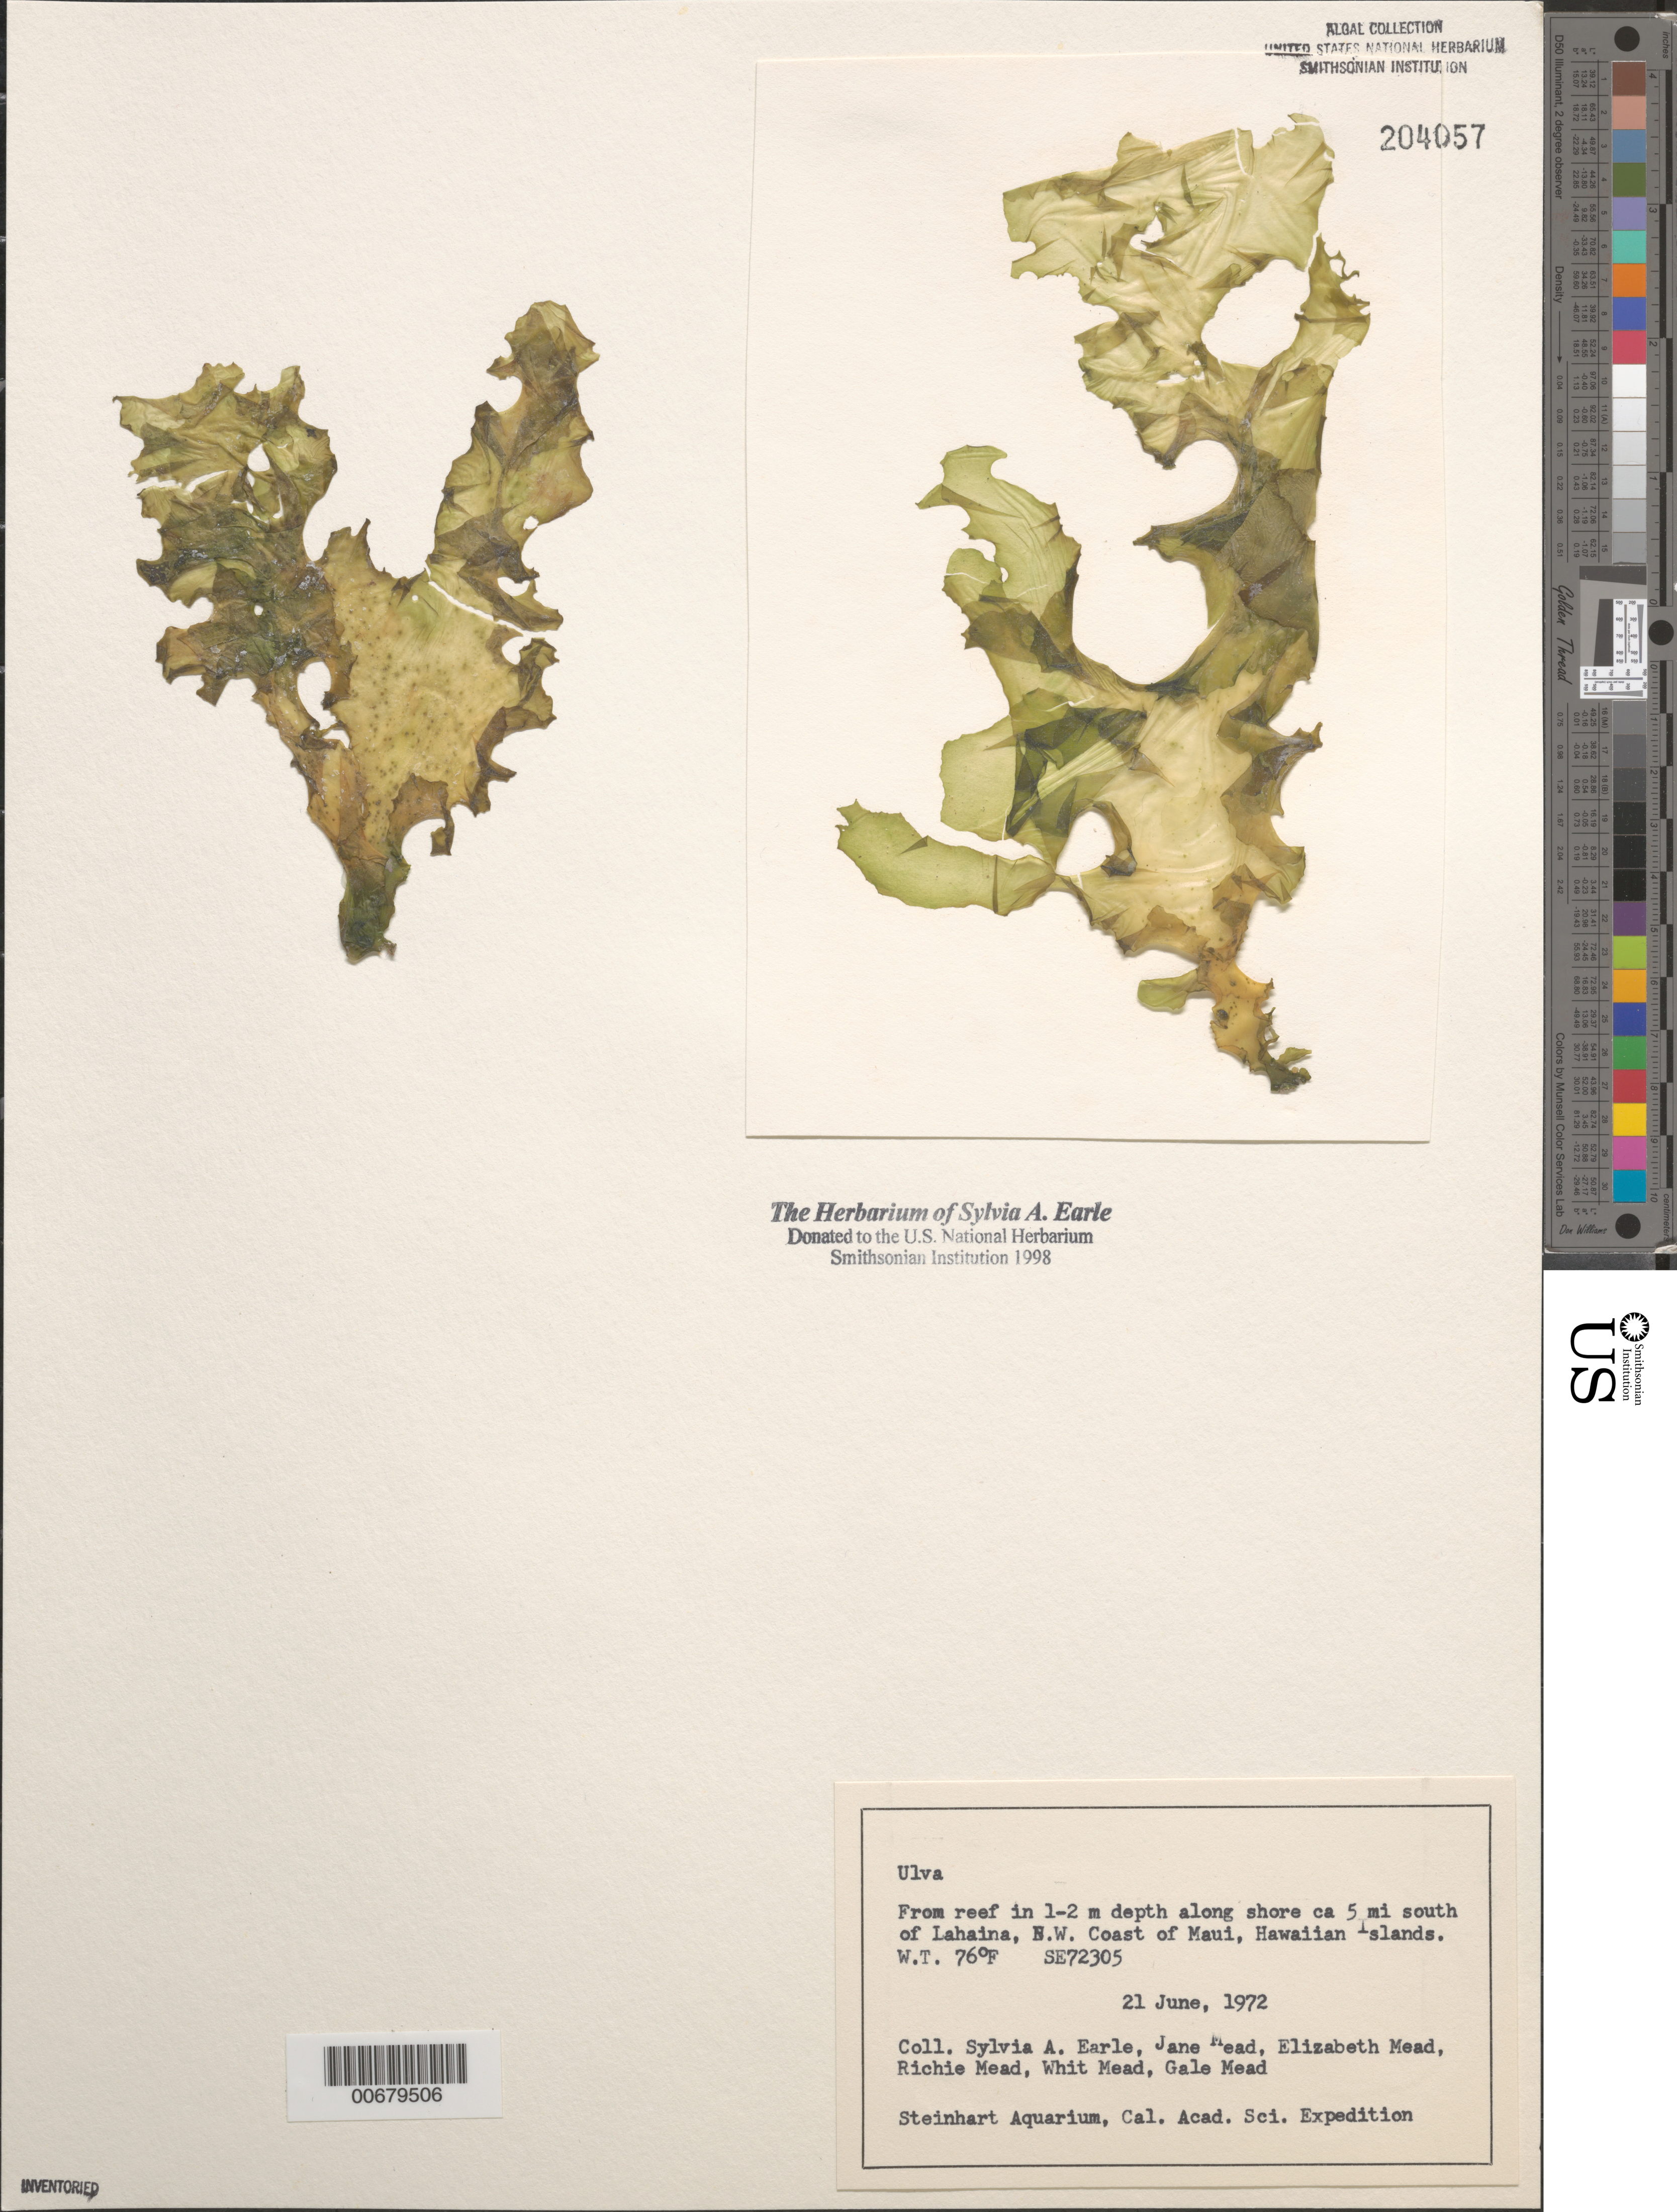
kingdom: Plantae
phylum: Chlorophyta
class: Ulvophyceae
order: Ulvales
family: Ulvaceae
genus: Ulva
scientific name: Ulva sp.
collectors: S. A. Earle, J. Mead, E. Mead, R. Mead, W. Mead & G. W. Mead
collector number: SE 72305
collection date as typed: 21 Jun 1972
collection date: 1972-06-21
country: United States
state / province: Hawaii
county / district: Maui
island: Maui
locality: Shore ca. 5 miles south of Lahaina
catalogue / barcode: US 204057